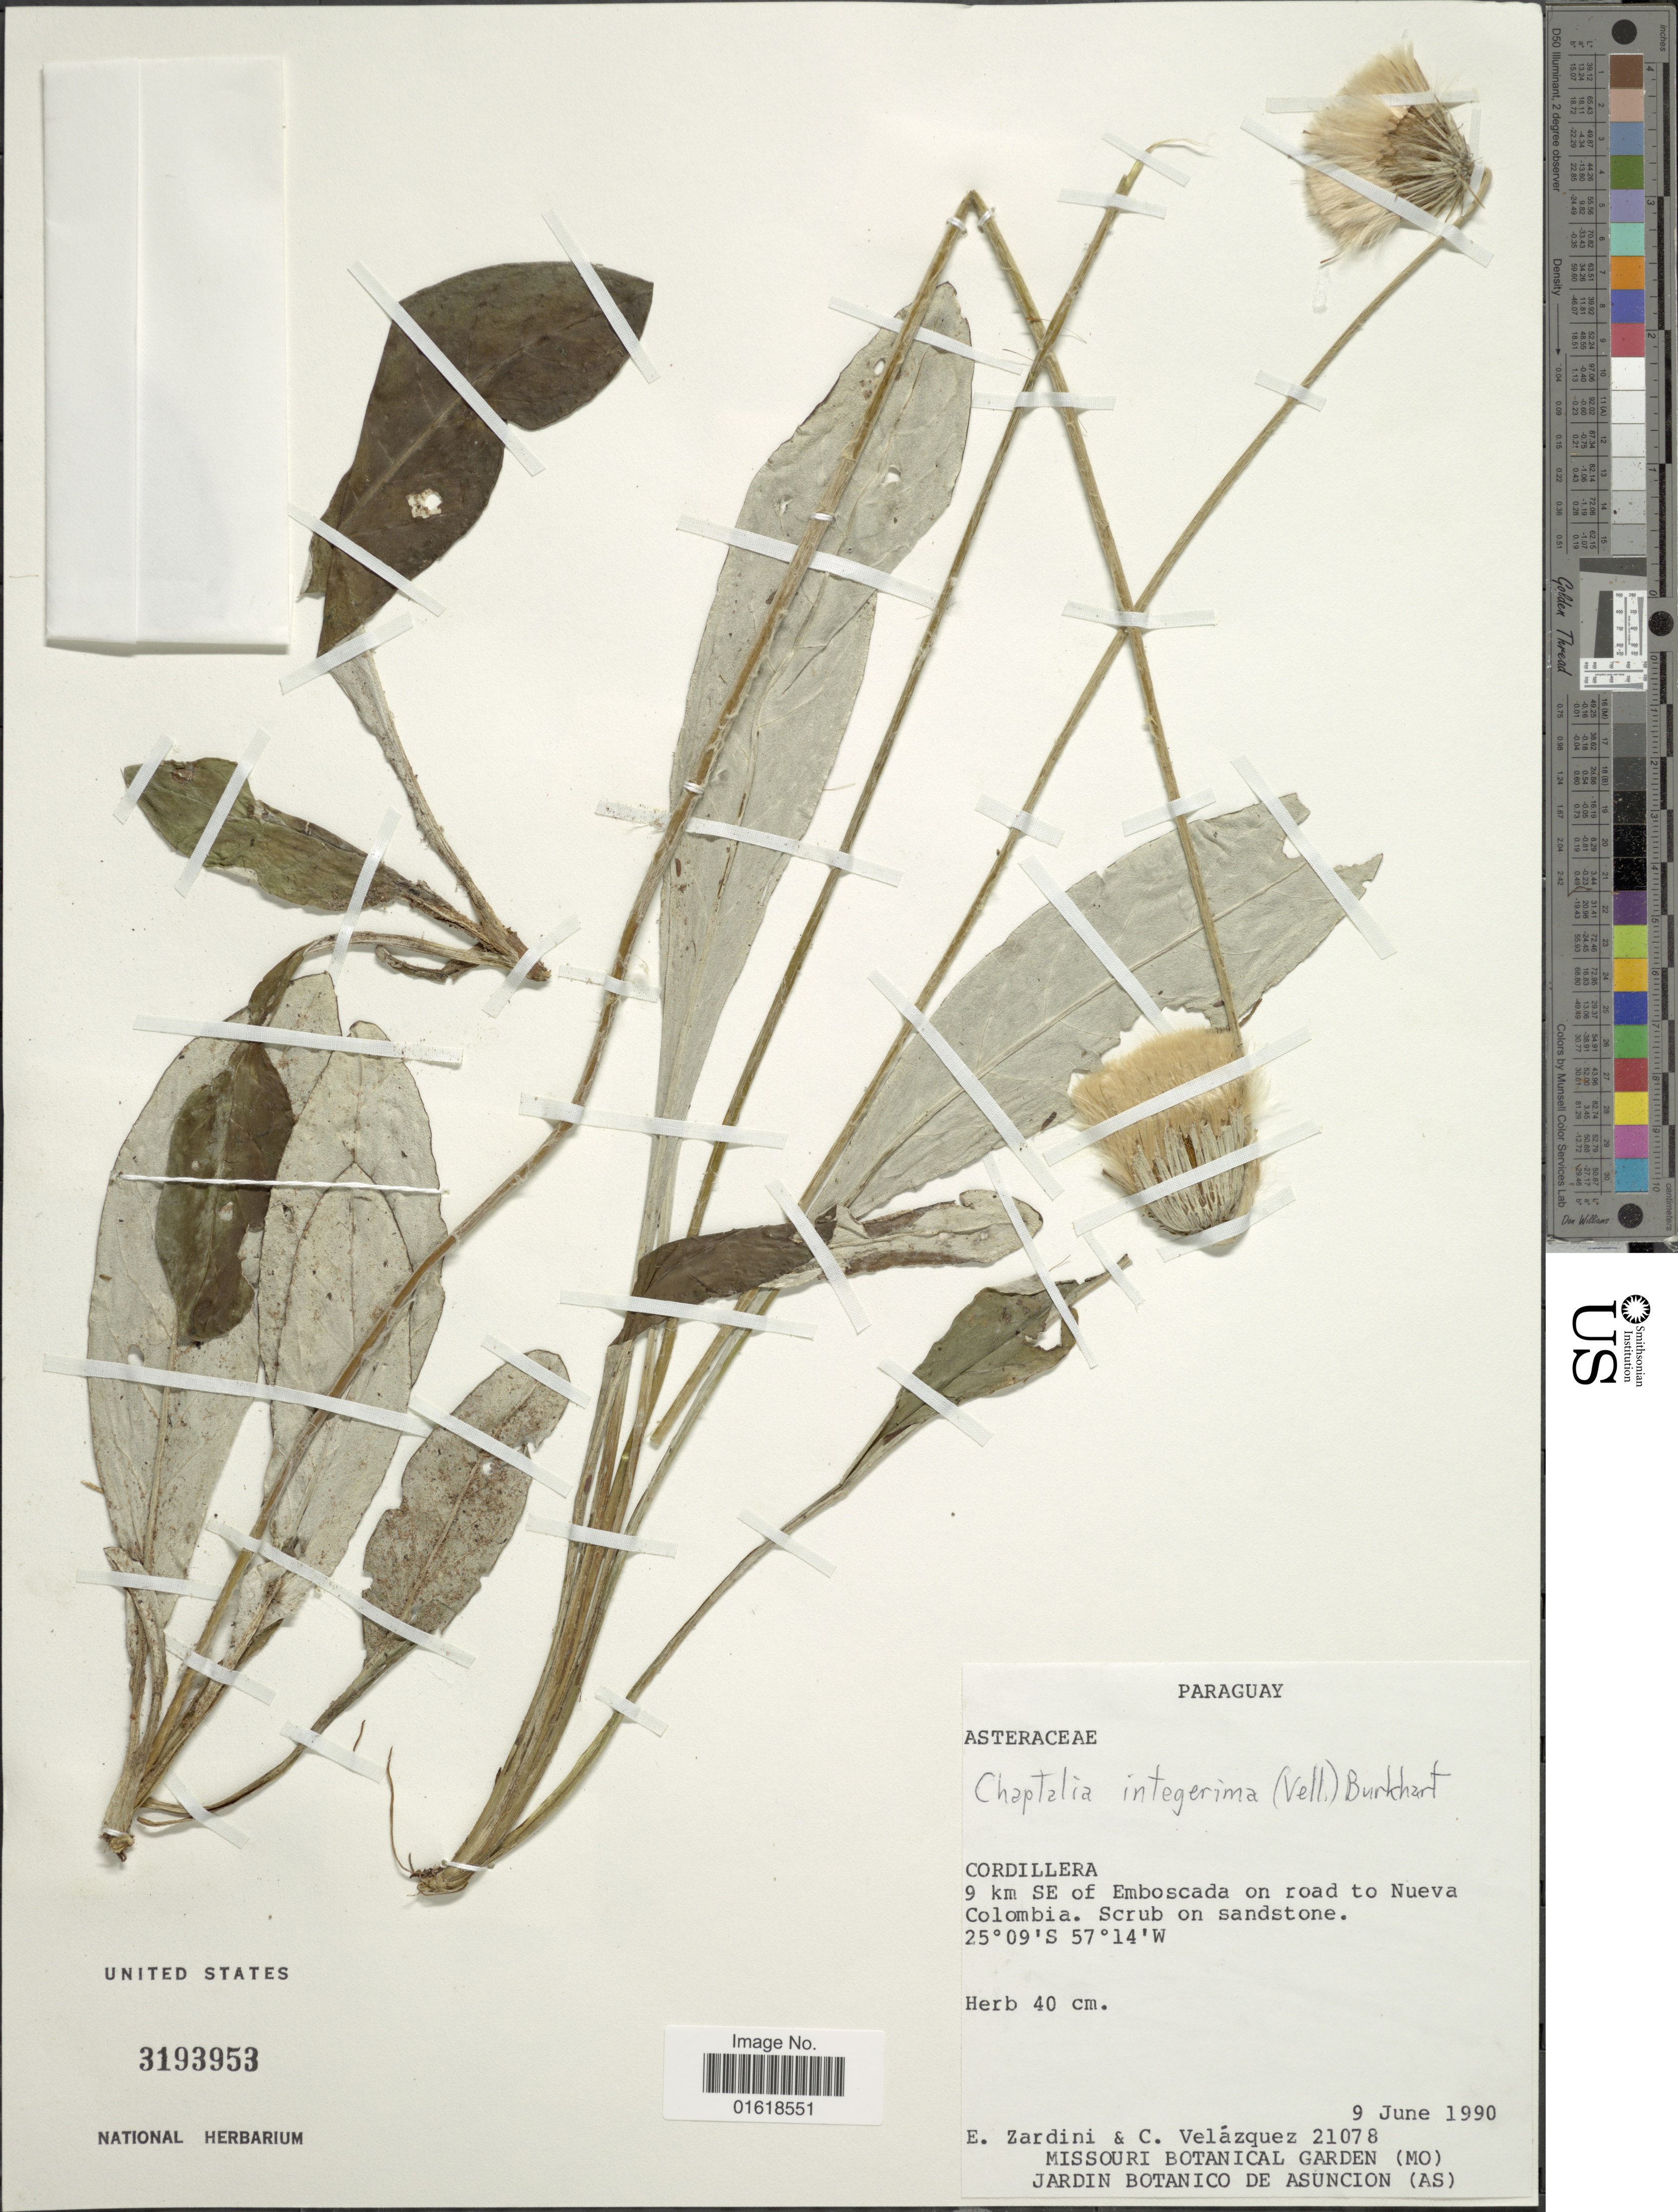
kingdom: Plantae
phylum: Tracheophyta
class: Magnoliopsida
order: Asterales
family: Asteraceae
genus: Chaptalia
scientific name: Chaptalia integerrima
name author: (Vell.) Burkart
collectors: E. M. Zardini & C. Velásquez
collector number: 21078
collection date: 1990-06-09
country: Paraguay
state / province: Cordillera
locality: Cordillera. 9 km SE of Emboscada on road to Nueva Colombia. Scrub on sandstone.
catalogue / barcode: US 3193953